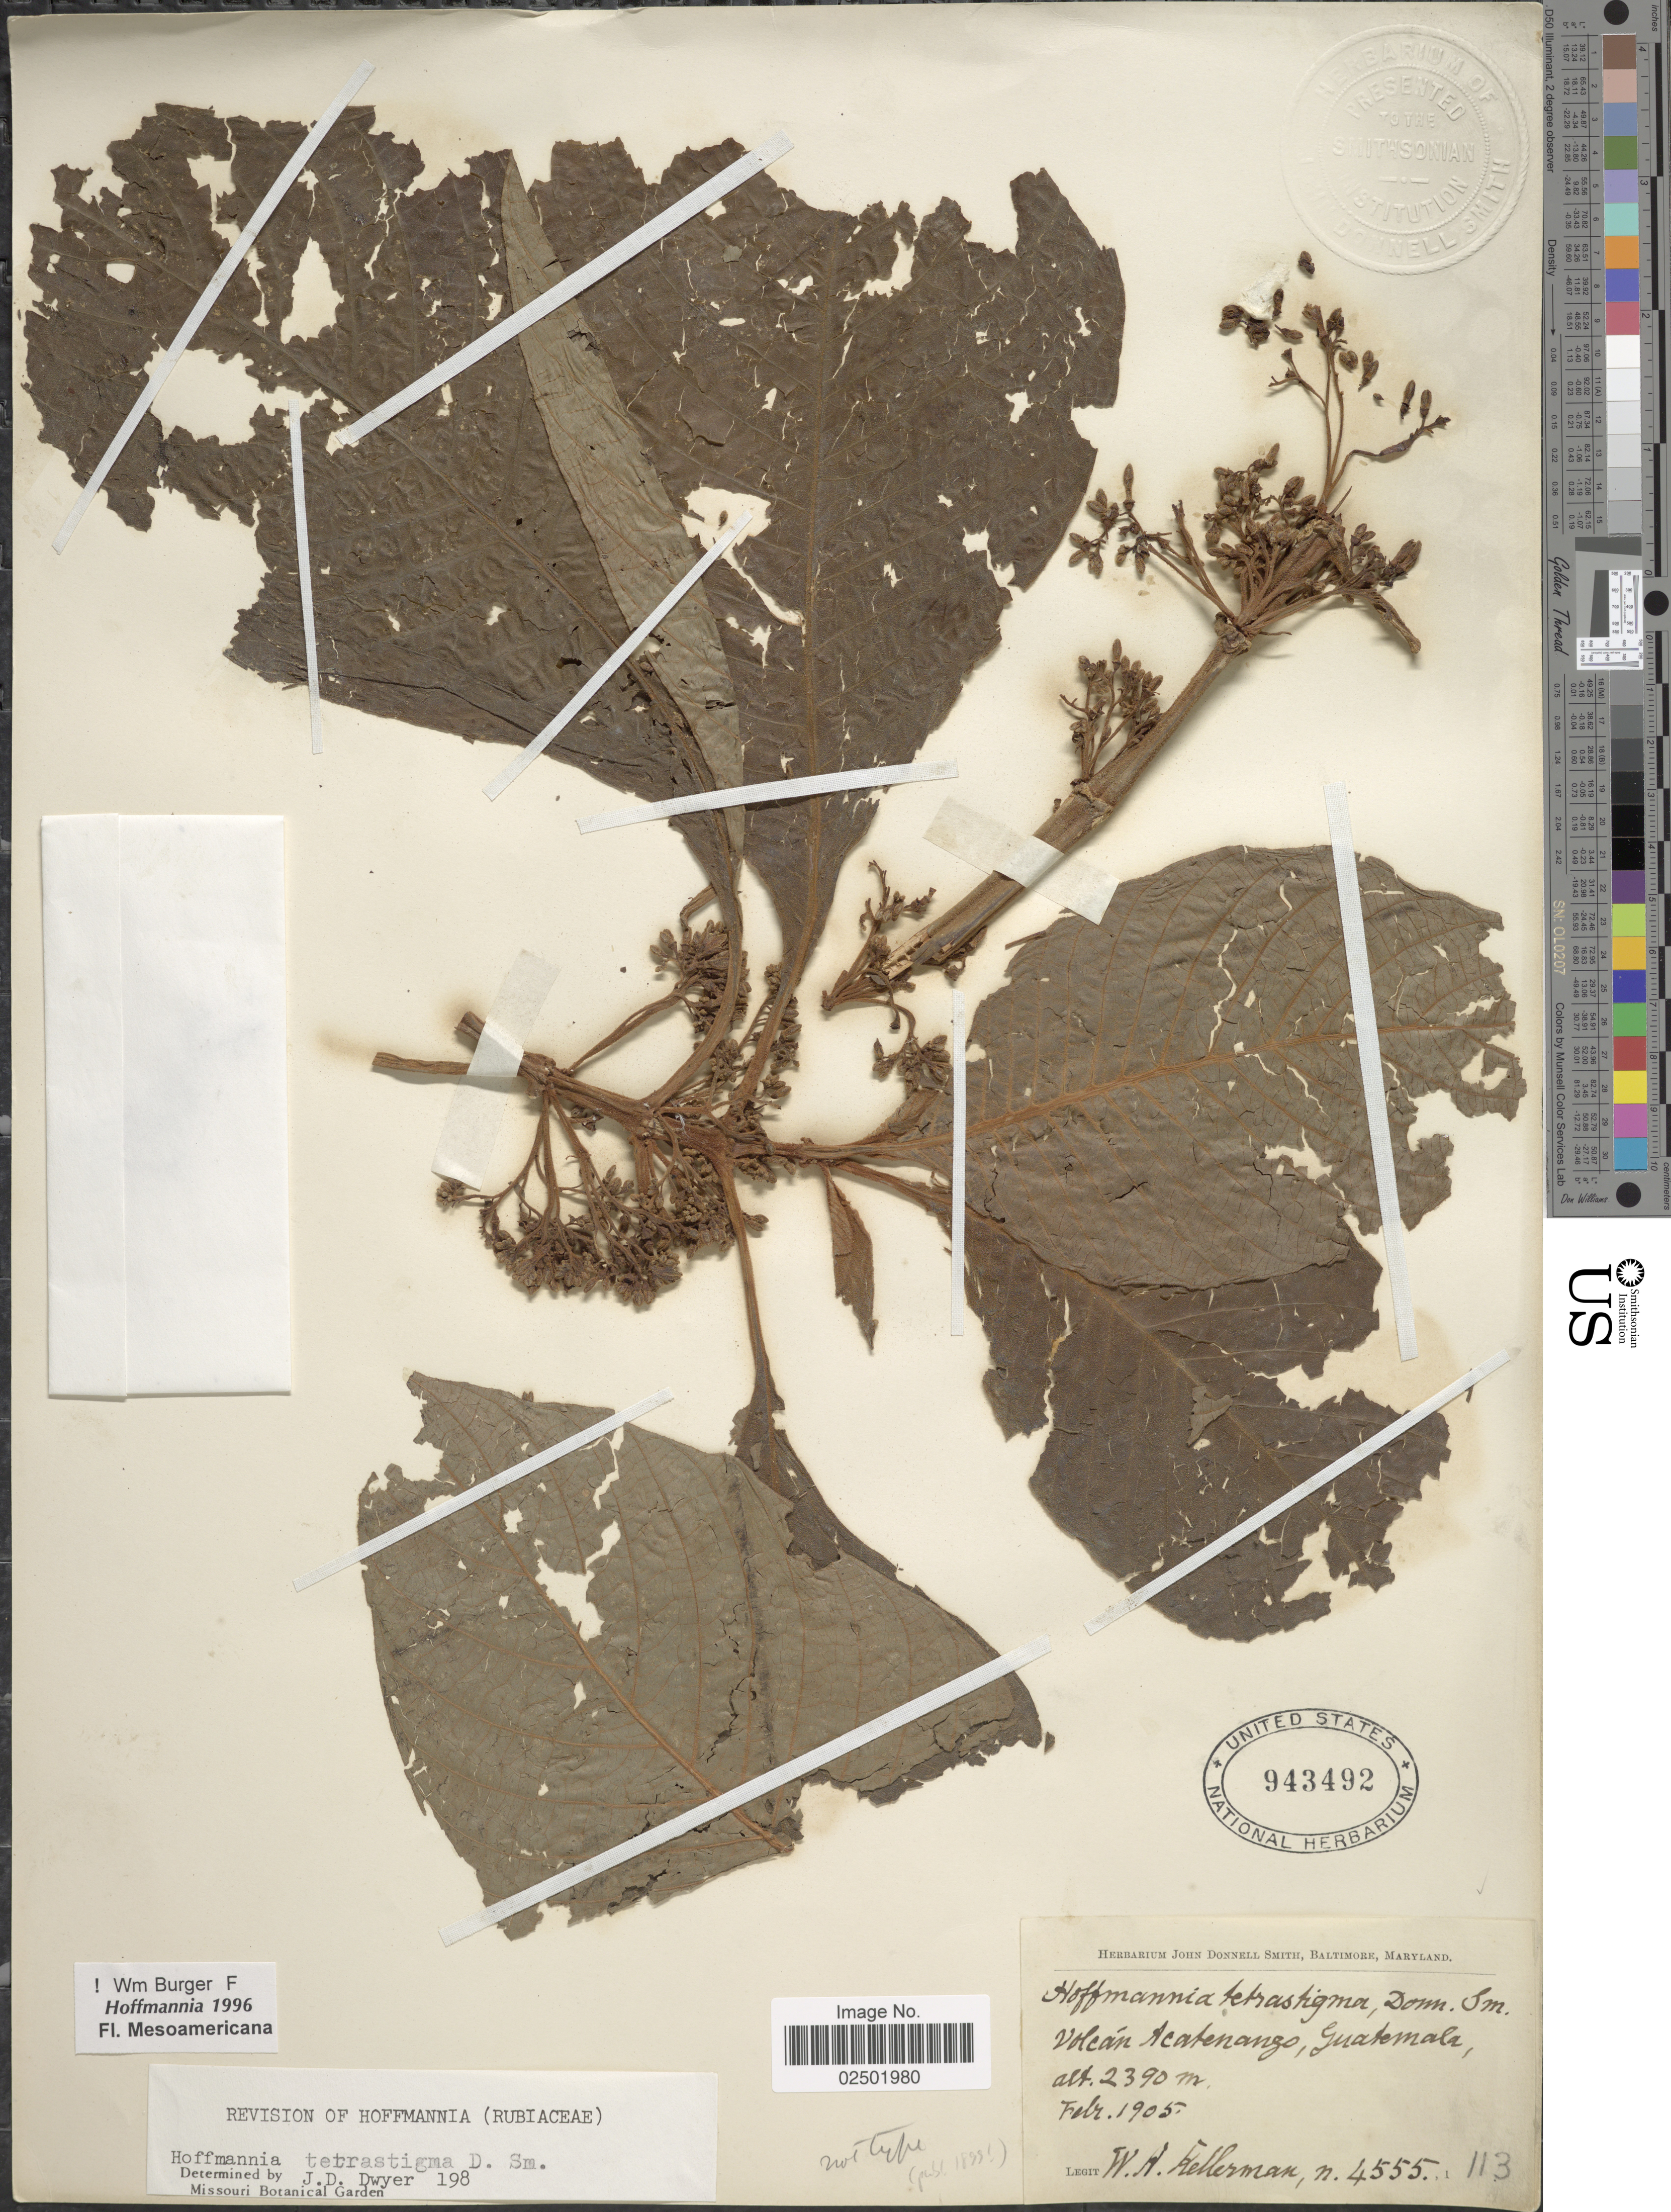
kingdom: Plantae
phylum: Tracheophyta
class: Magnoliopsida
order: Gentianales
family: Rubiaceae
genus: Hoffmannia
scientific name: Hoffmannia tetrastigma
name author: Donn. Sm.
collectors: W. Kellerman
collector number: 4555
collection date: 1905-02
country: Guatemala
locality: Volcan Acatenango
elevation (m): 2390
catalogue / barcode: US 943492